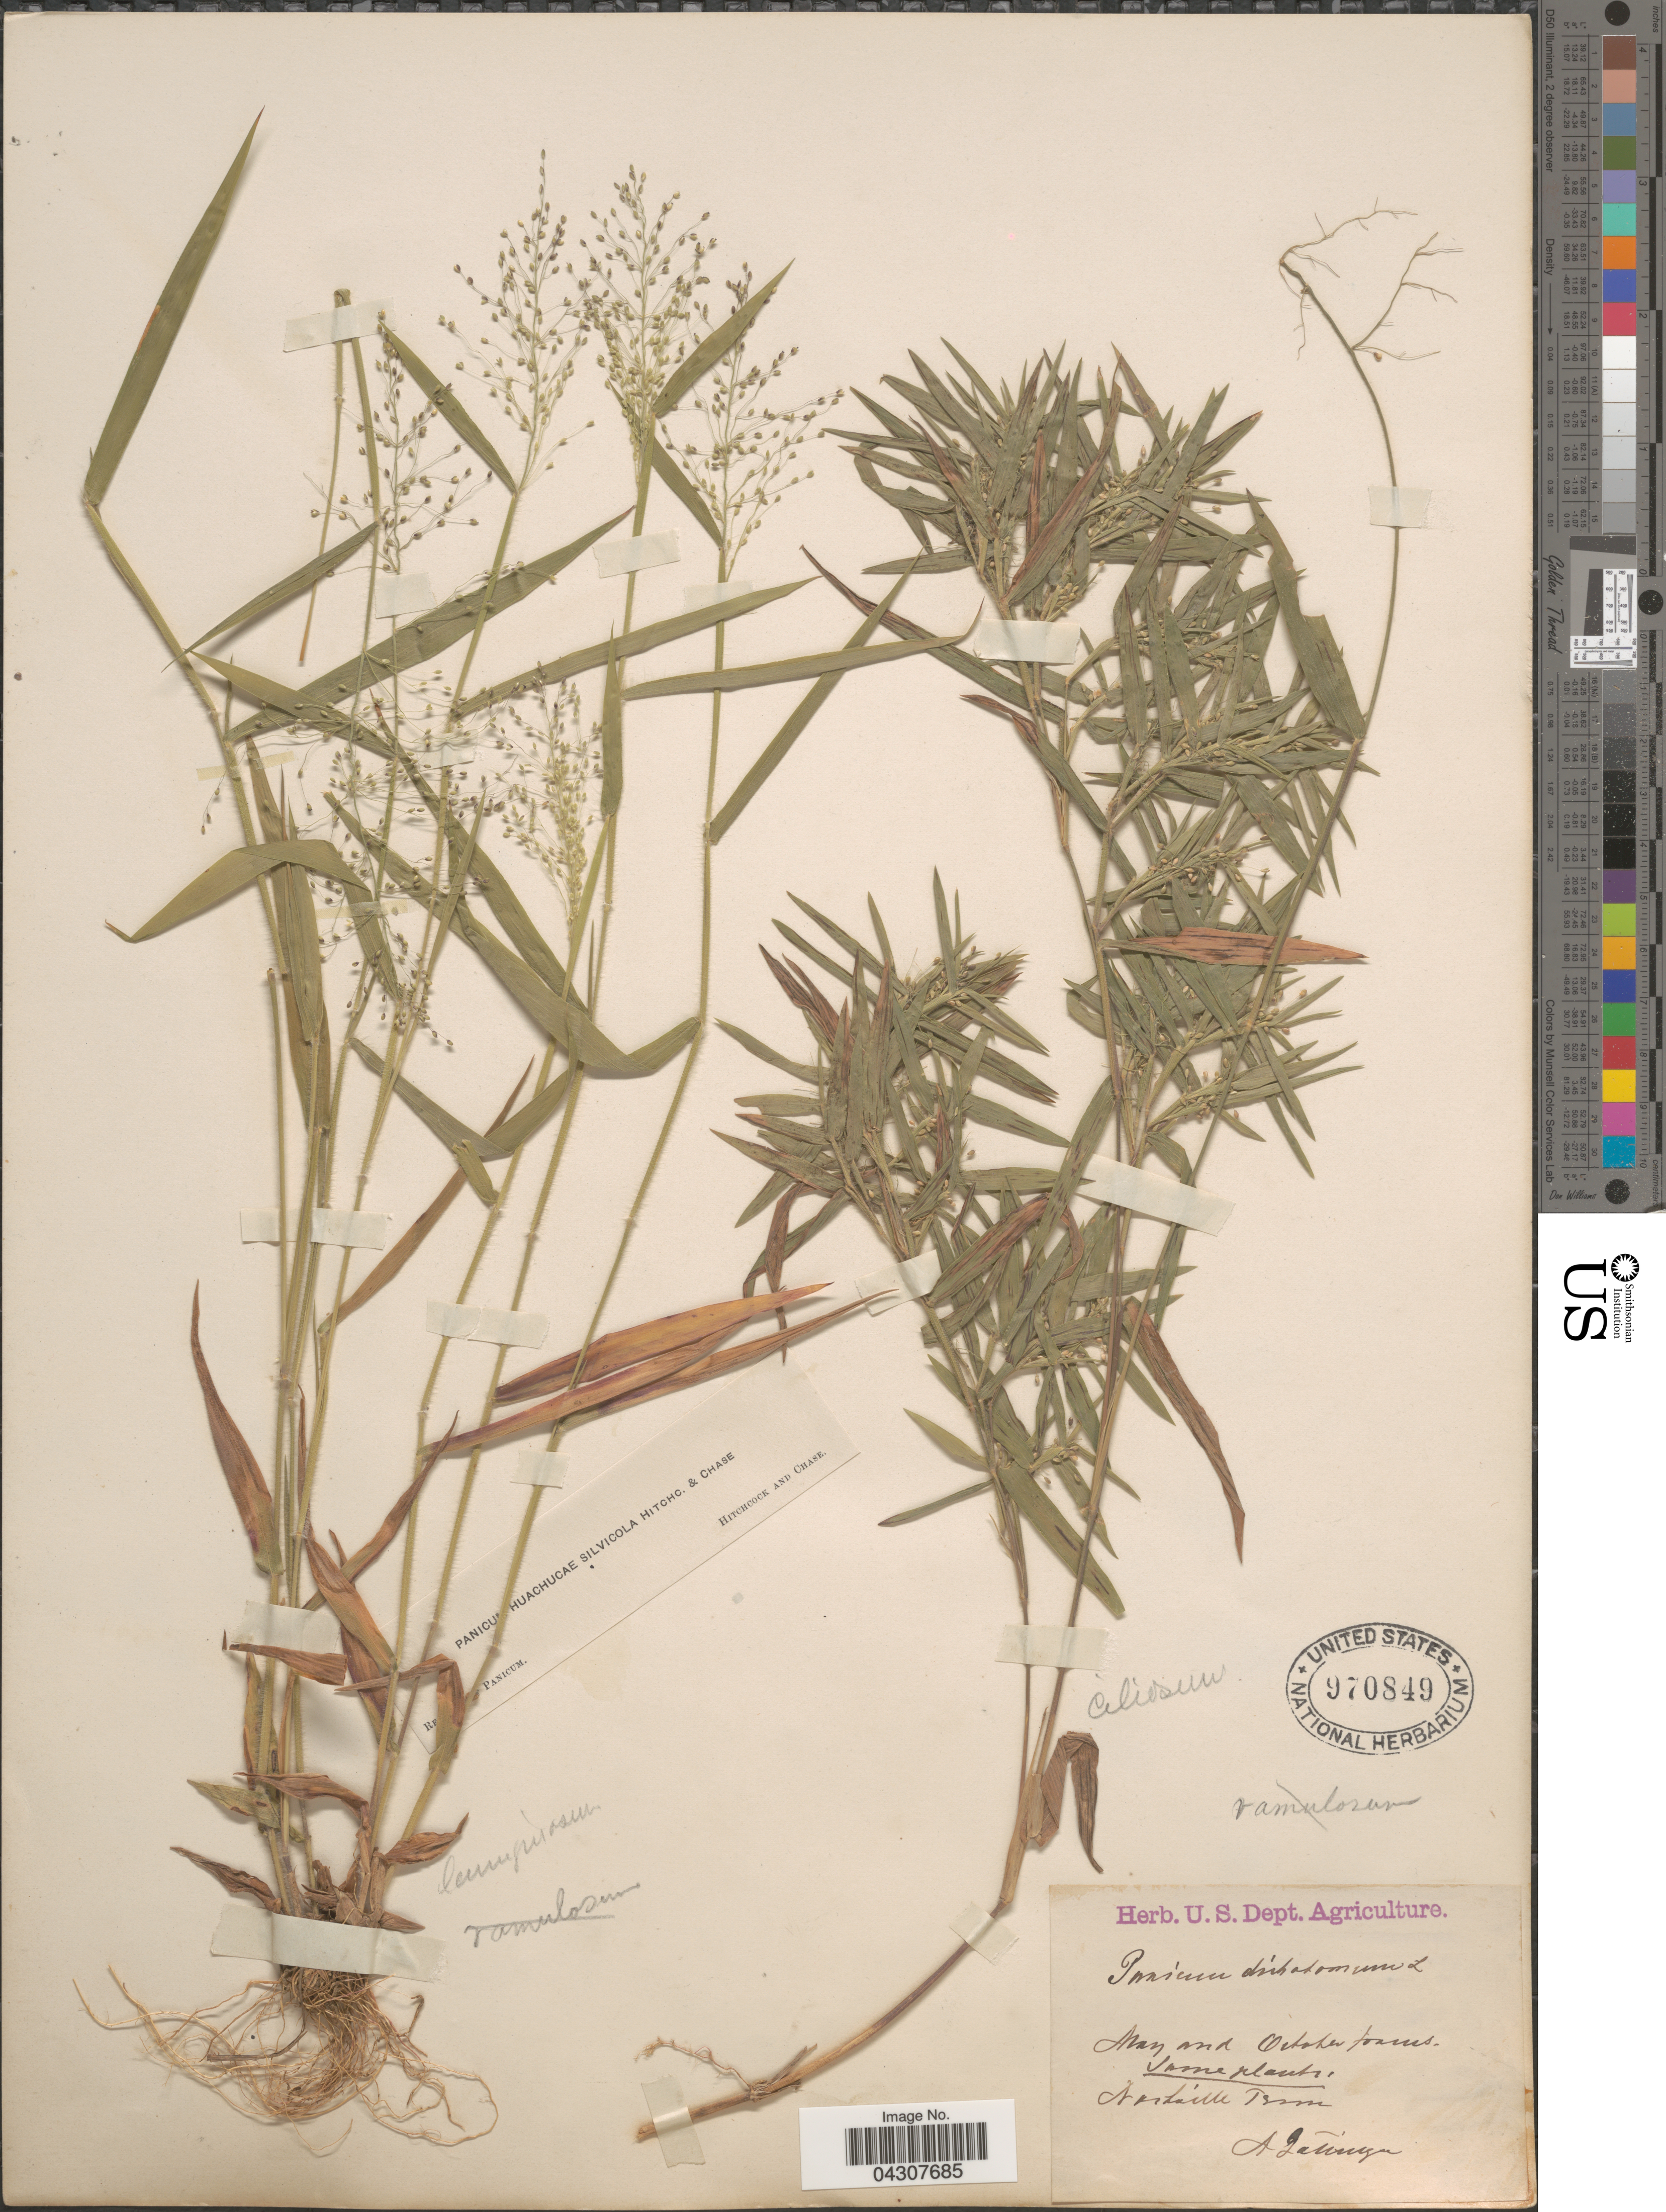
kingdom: Plantae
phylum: Tracheophyta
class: Liliopsida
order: Poales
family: Poaceae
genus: Dichanthelium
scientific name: Dichanthelium acuminatum var. acuminatum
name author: (Sw.) Gould & C.A. Clark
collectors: A. Gattinger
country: United States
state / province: Tennessee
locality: May and October farms. Nashville Tenn.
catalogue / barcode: US 970849